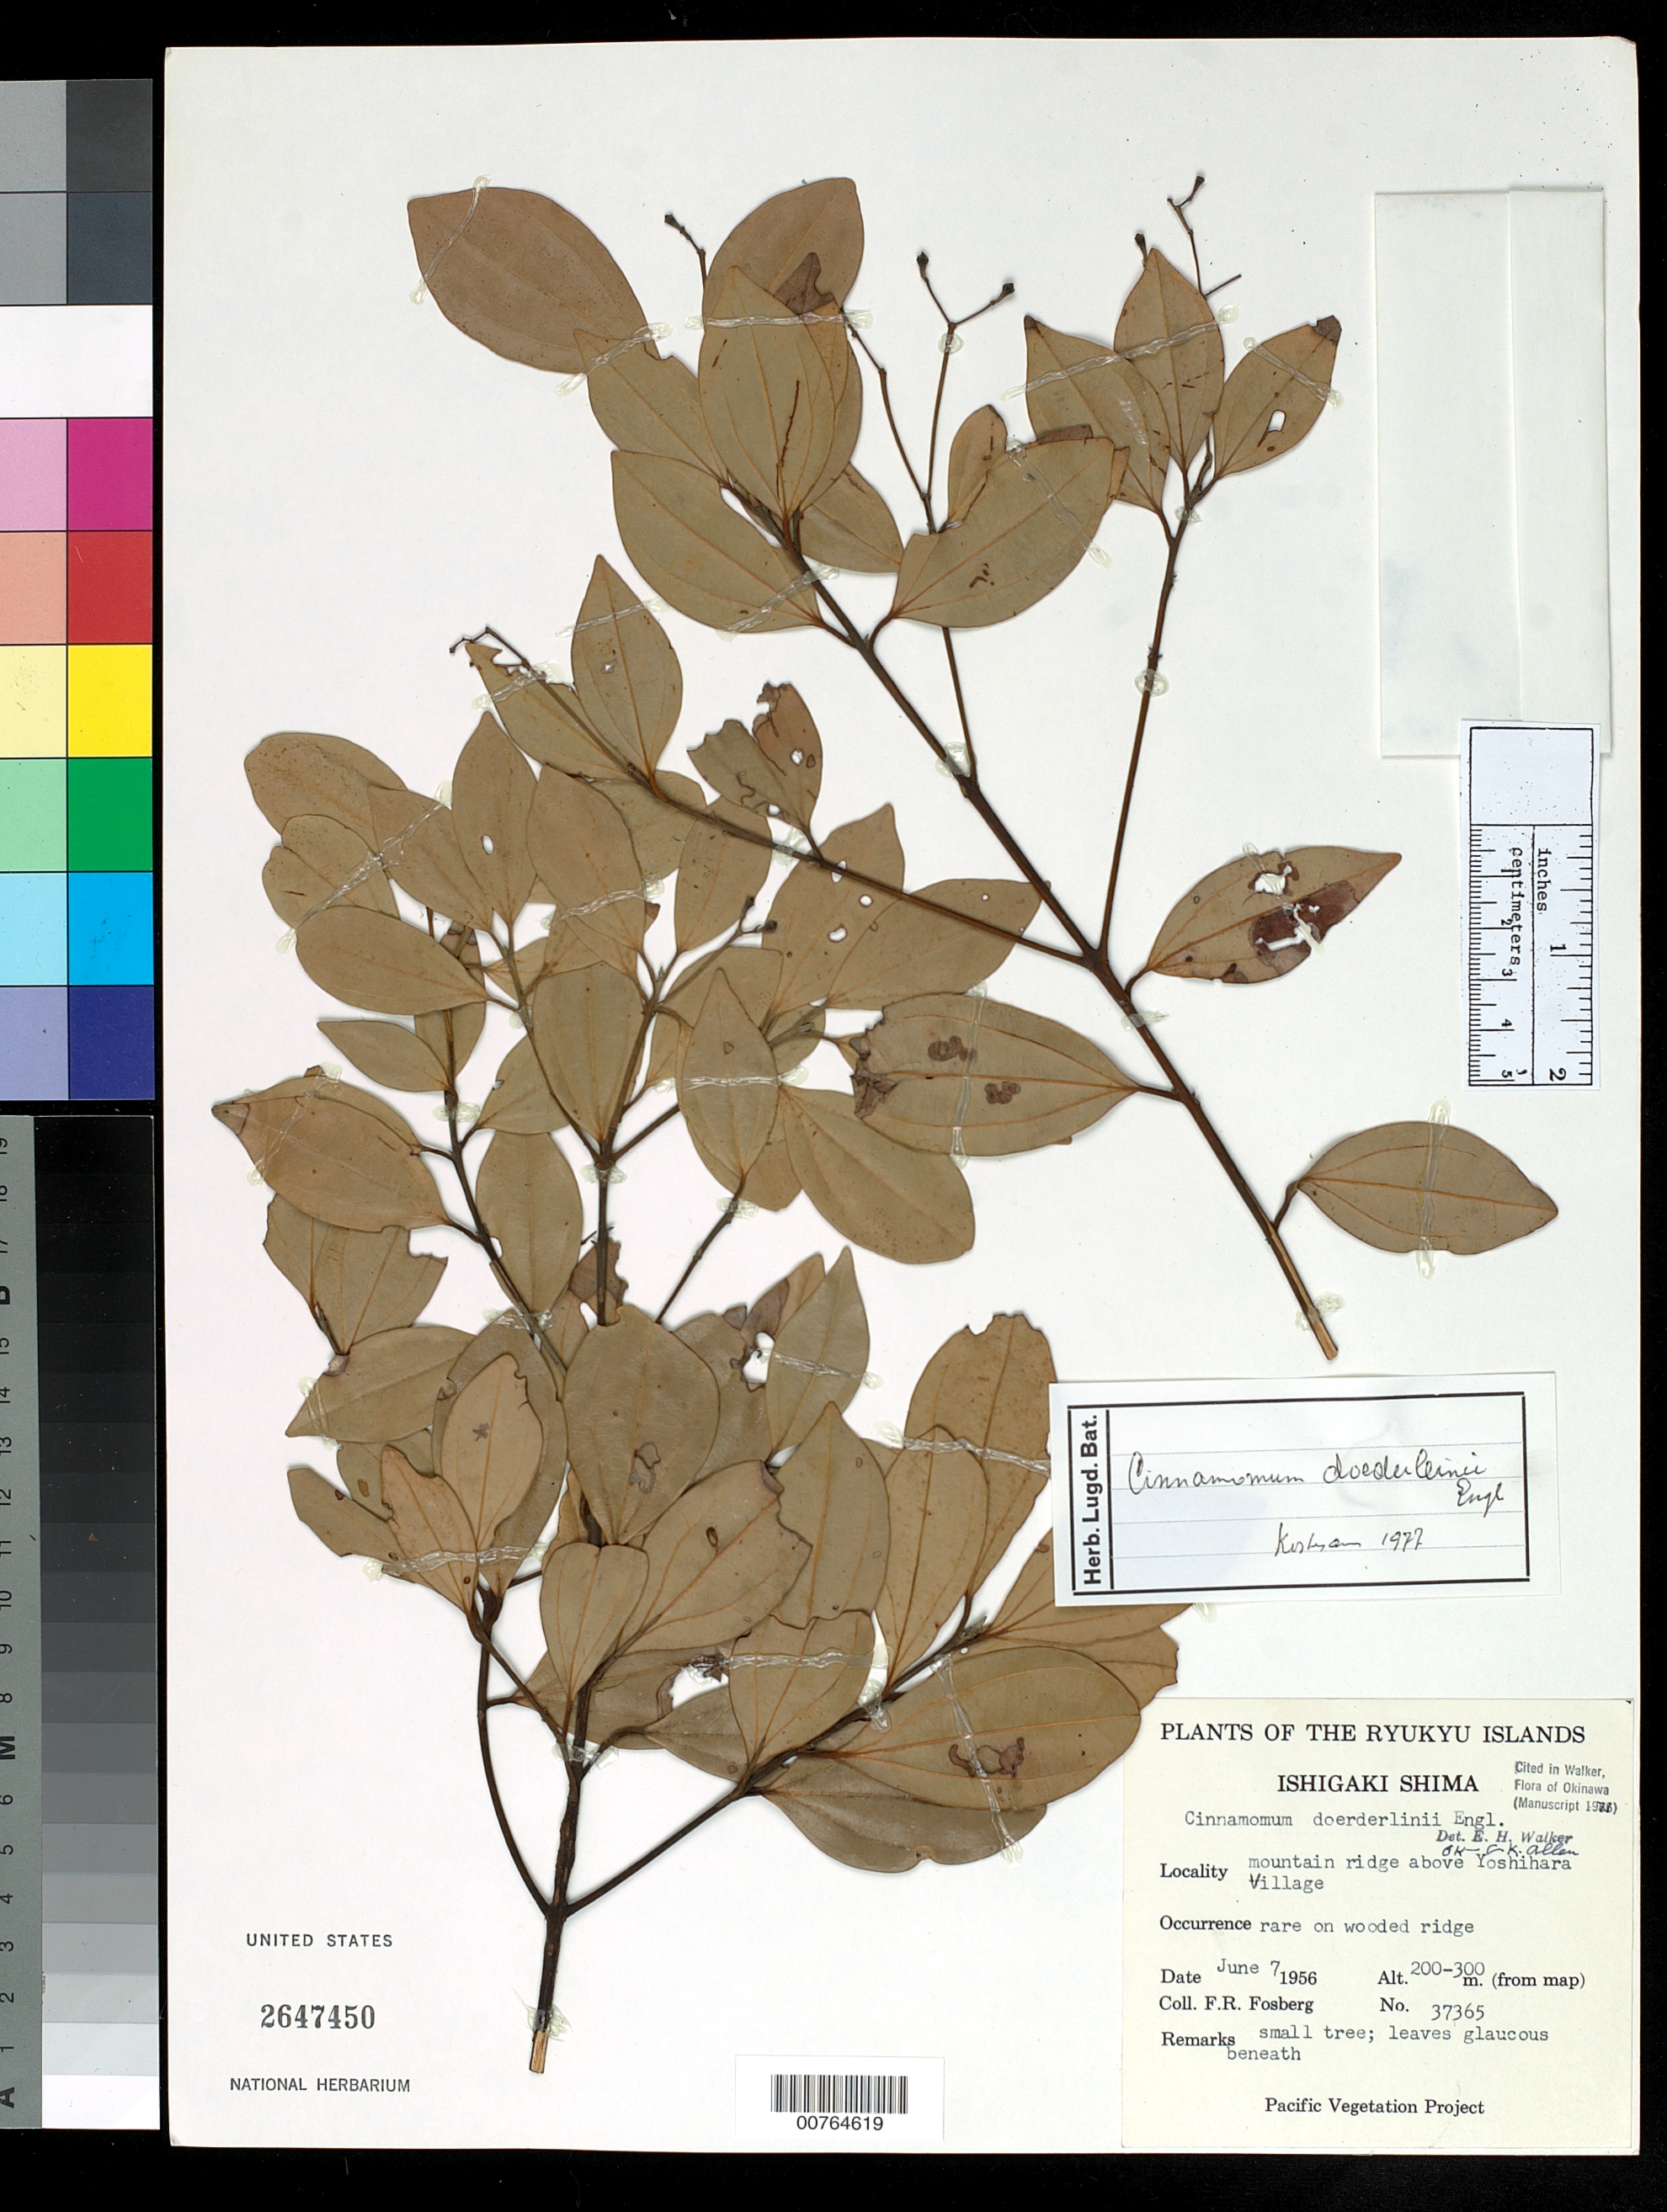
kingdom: Plantae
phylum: Tracheophyta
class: Magnoliopsida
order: Laurales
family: Lauraceae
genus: Cinnamomum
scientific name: Cinnamomum doederleinii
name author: Engl.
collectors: F. R. Fosberg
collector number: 37365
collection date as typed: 07 Jun 1956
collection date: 1956-06-07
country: Japan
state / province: Okinawa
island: Ishigaki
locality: Yoshihara village. [Sakishima Is.]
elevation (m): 200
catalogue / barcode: US 2647450